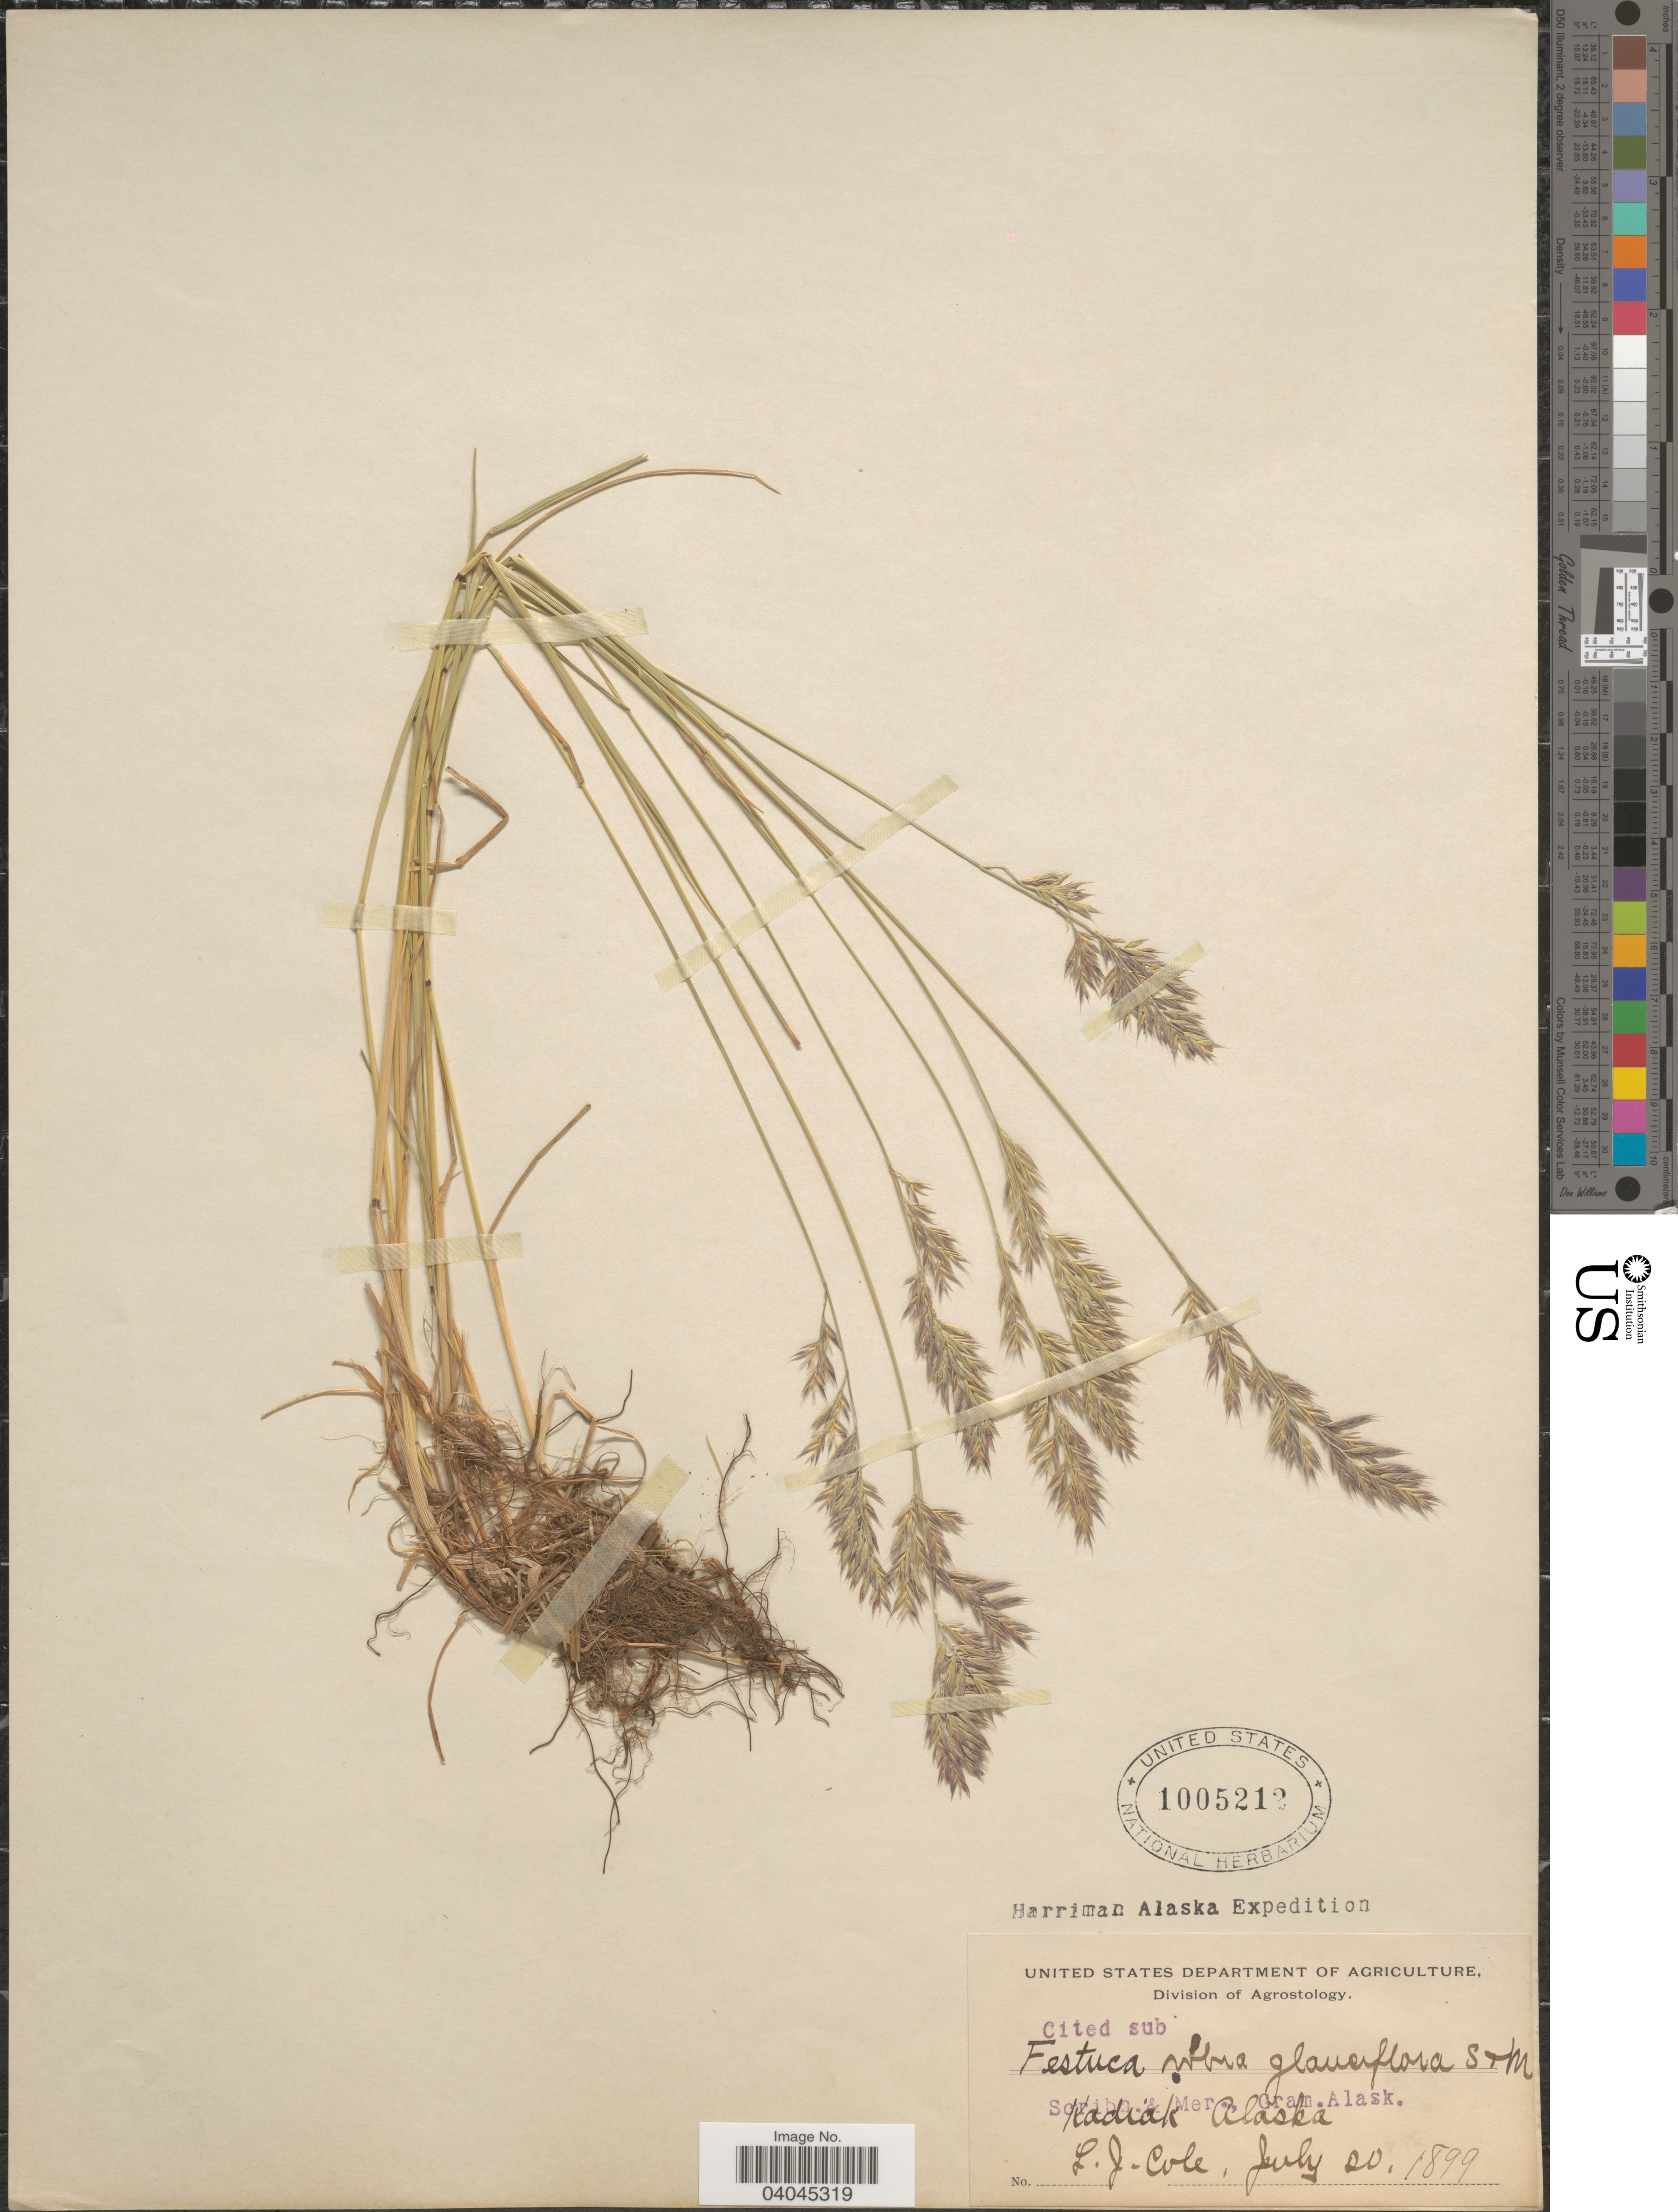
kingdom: Plantae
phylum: Tracheophyta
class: Liliopsida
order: Poales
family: Poaceae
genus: Festuca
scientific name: Festuca rubra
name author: L.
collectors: L. Cole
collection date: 1899-07-20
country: United States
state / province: Alaska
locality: Kodiak.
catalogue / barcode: US 1005212